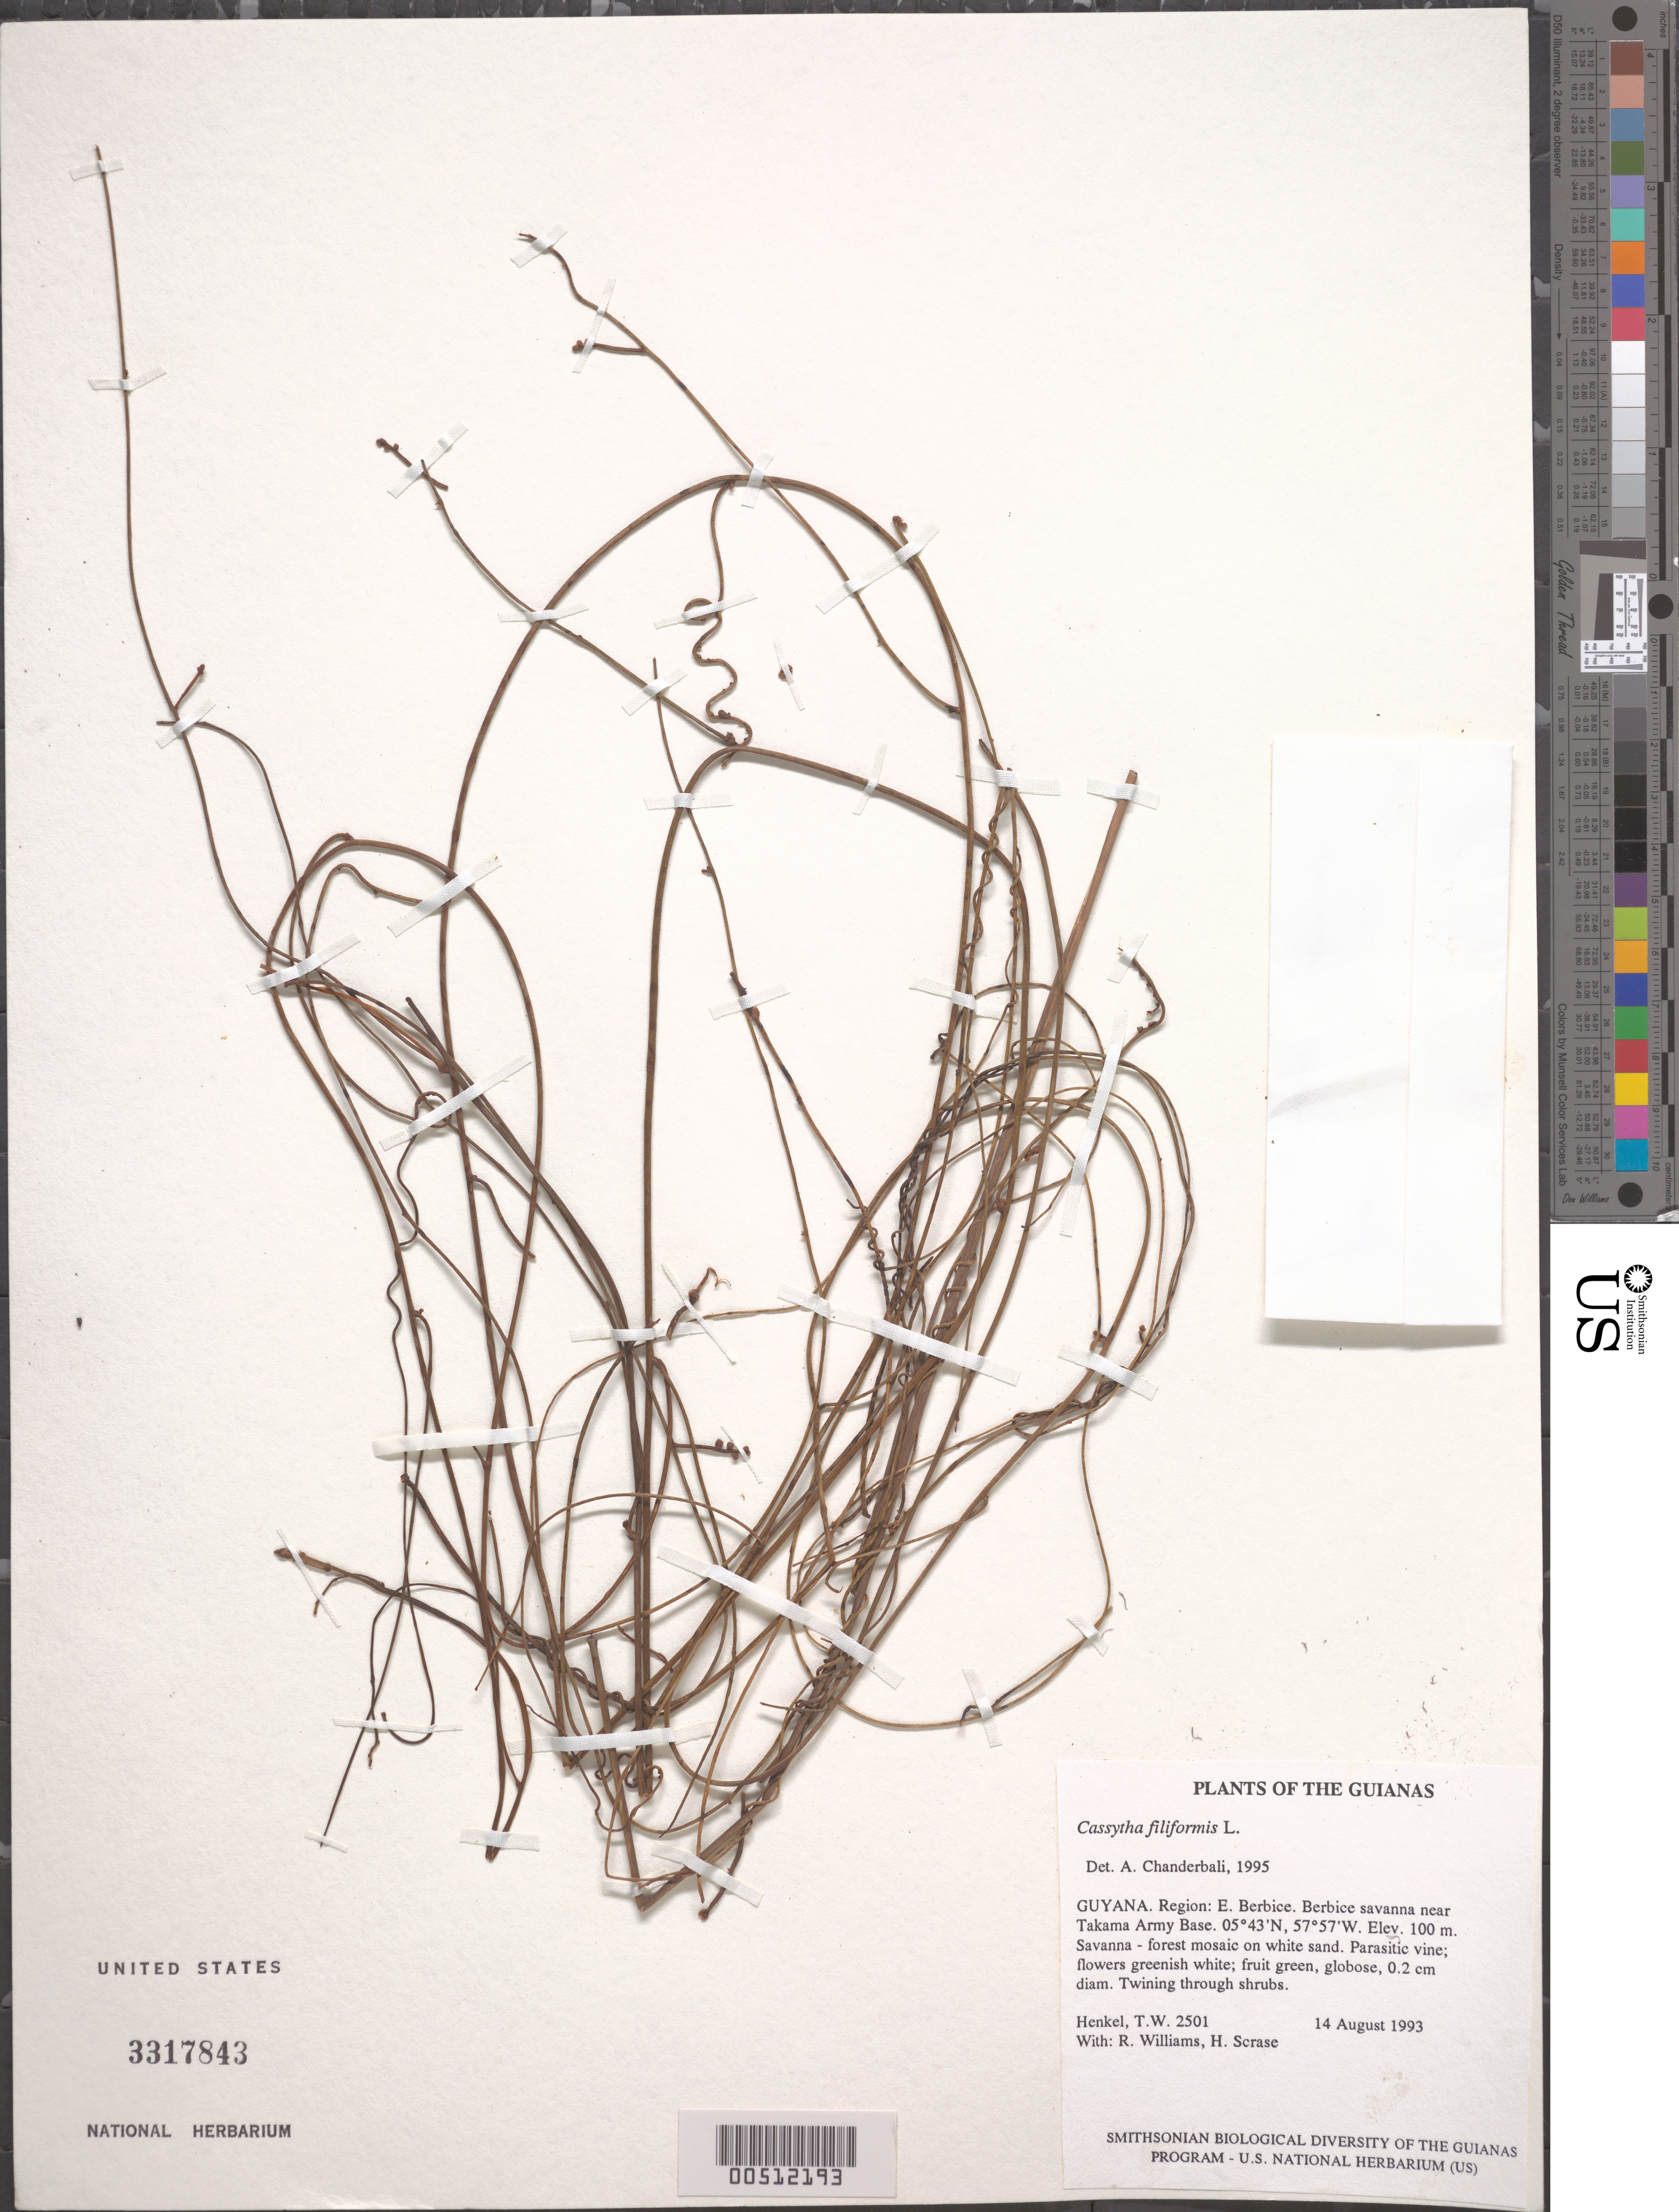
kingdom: Plantae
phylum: Tracheophyta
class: Magnoliopsida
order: Laurales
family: Lauraceae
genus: Cassytha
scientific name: Cassytha filiformis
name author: L.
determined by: Chanderbali, Andre Shashi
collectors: T. Henkel, R. Williams & H. Scrase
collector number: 2501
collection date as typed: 14 August 1993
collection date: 1993-08-14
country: Guyana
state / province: U. Demerara-Berbice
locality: Berbice savanna near Takama Army Base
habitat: Savanna - forest mosaic on white sand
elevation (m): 100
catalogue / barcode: US 3317843